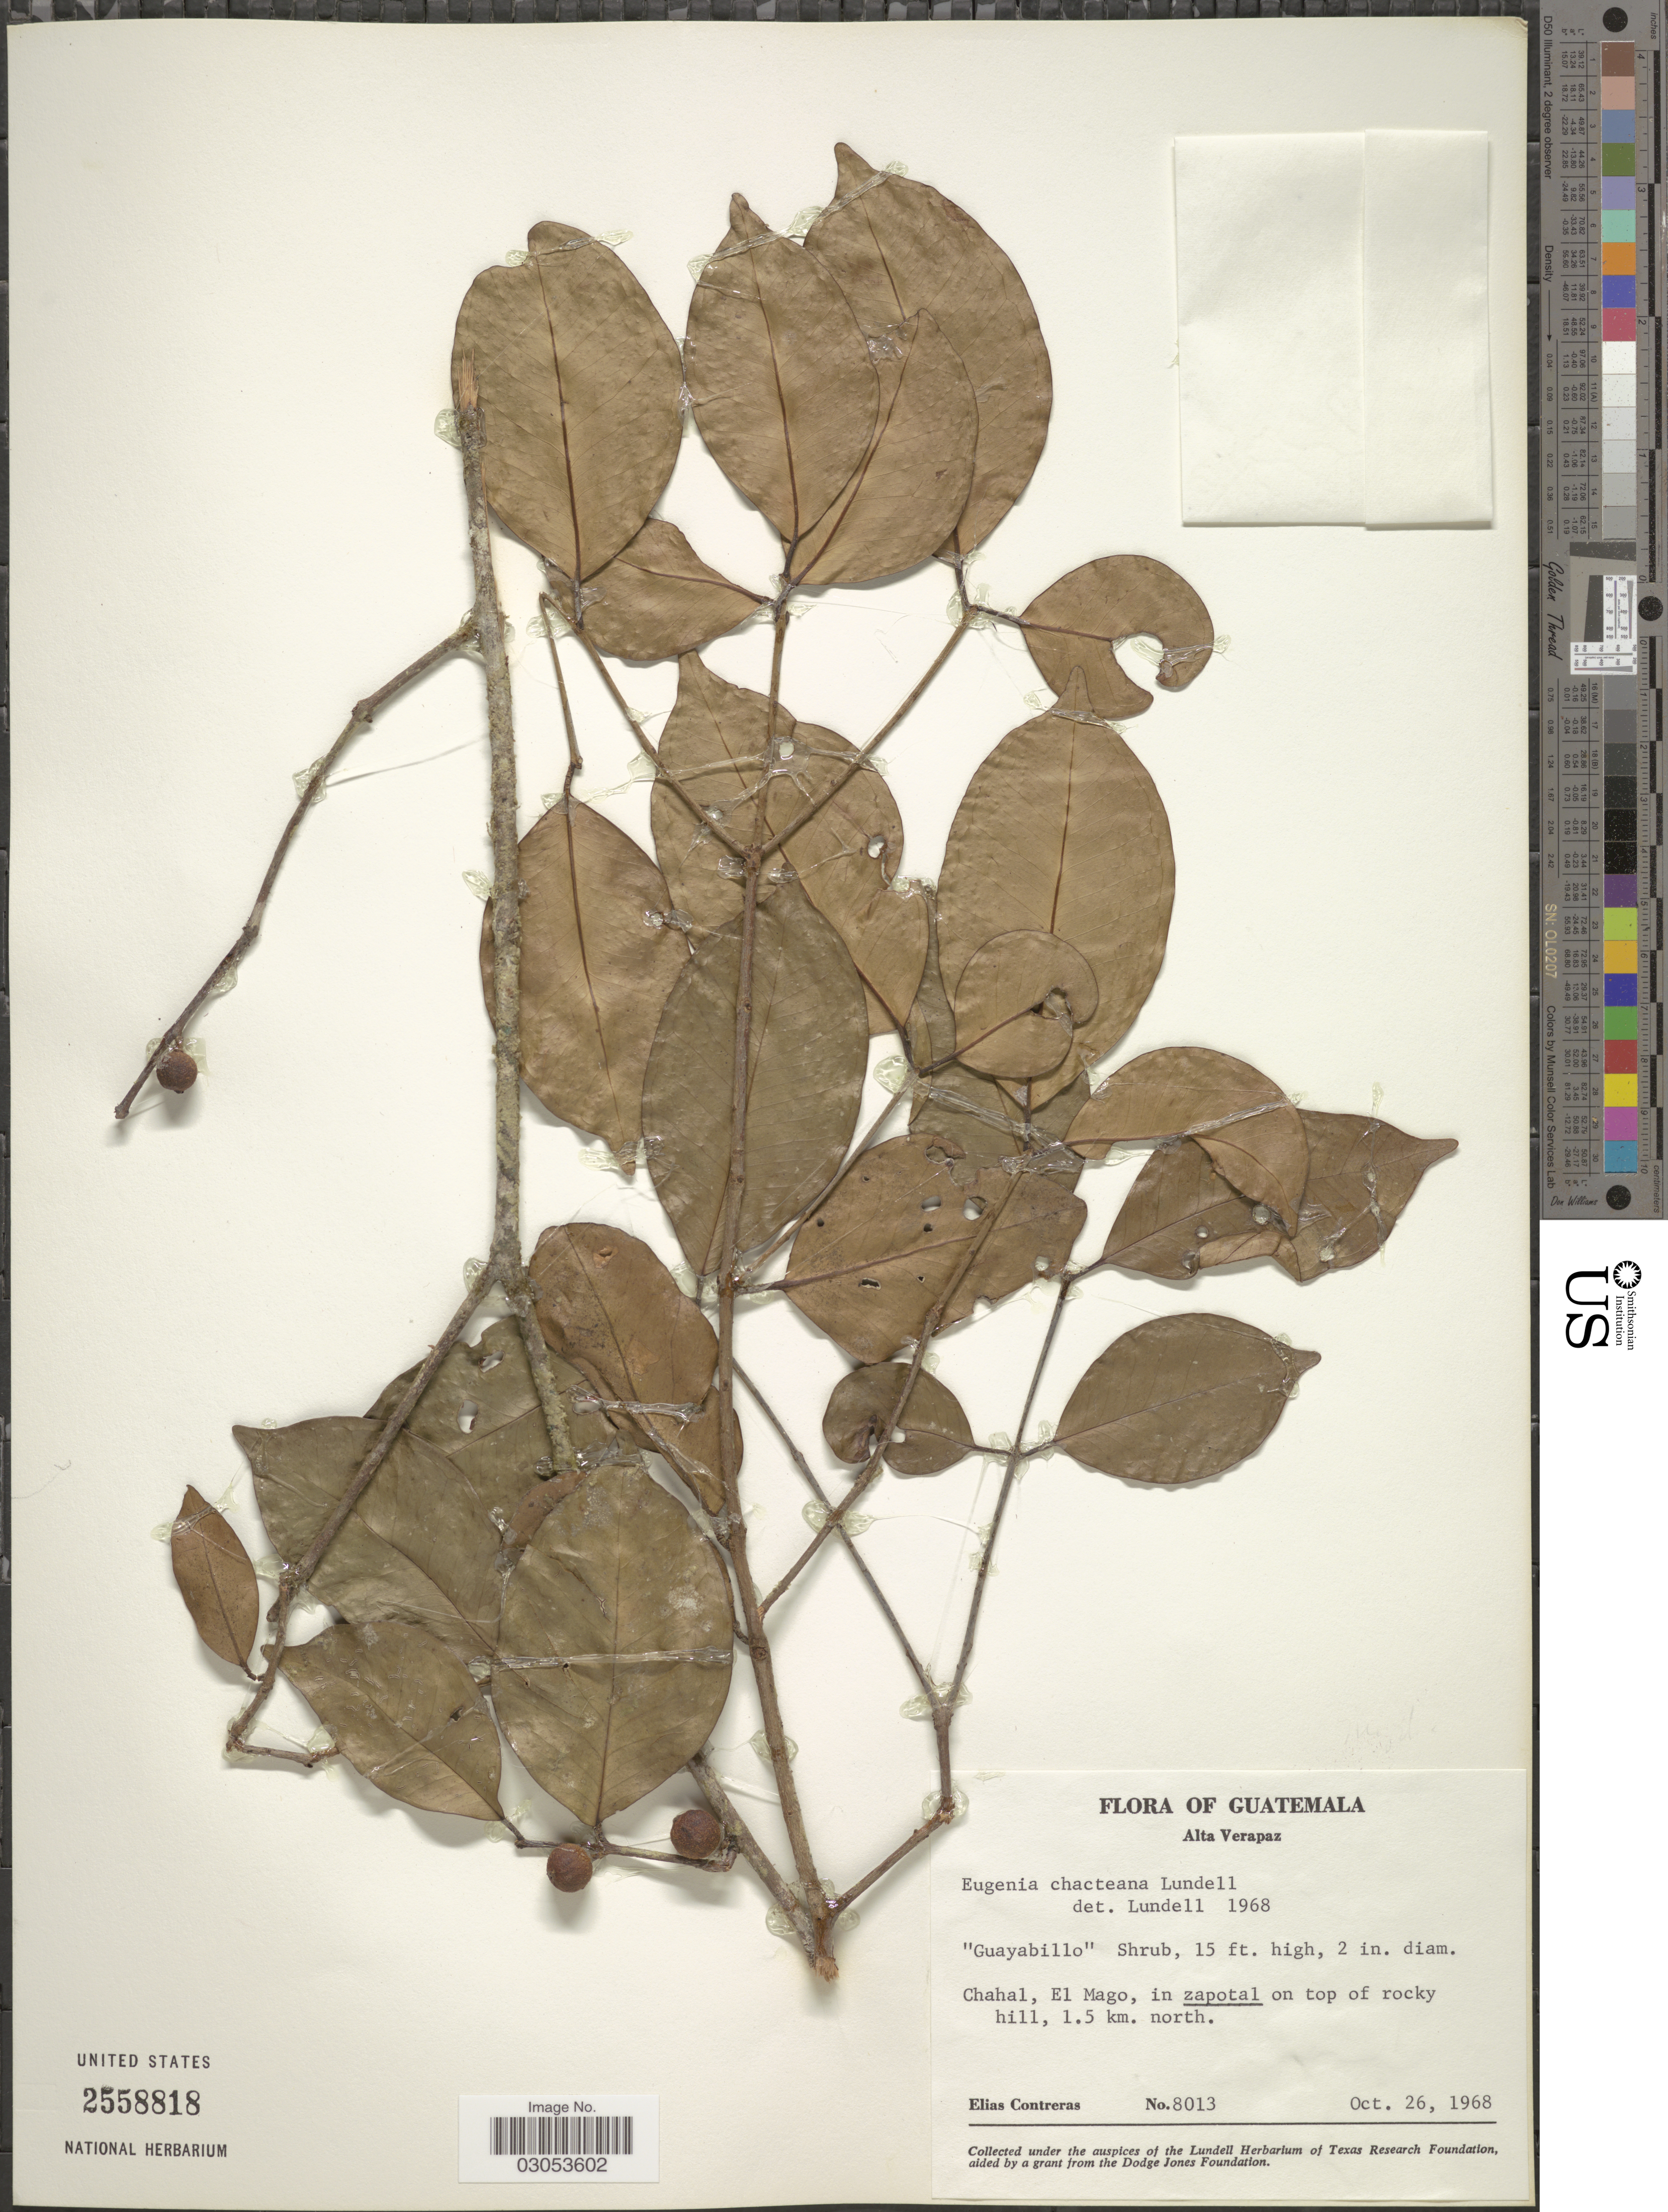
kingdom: Plantae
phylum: Tracheophyta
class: Magnoliopsida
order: Myrtales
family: Myrtaceae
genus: Eugenia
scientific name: Eugenia chacteana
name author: Lundell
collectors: E. Contreras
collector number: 8013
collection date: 1968-10-26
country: Guatemala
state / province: Alta Verapaz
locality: Chahal, El Mago, in zapotal on top of rocky hill, 1.5 km. north.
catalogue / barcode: US 2558818